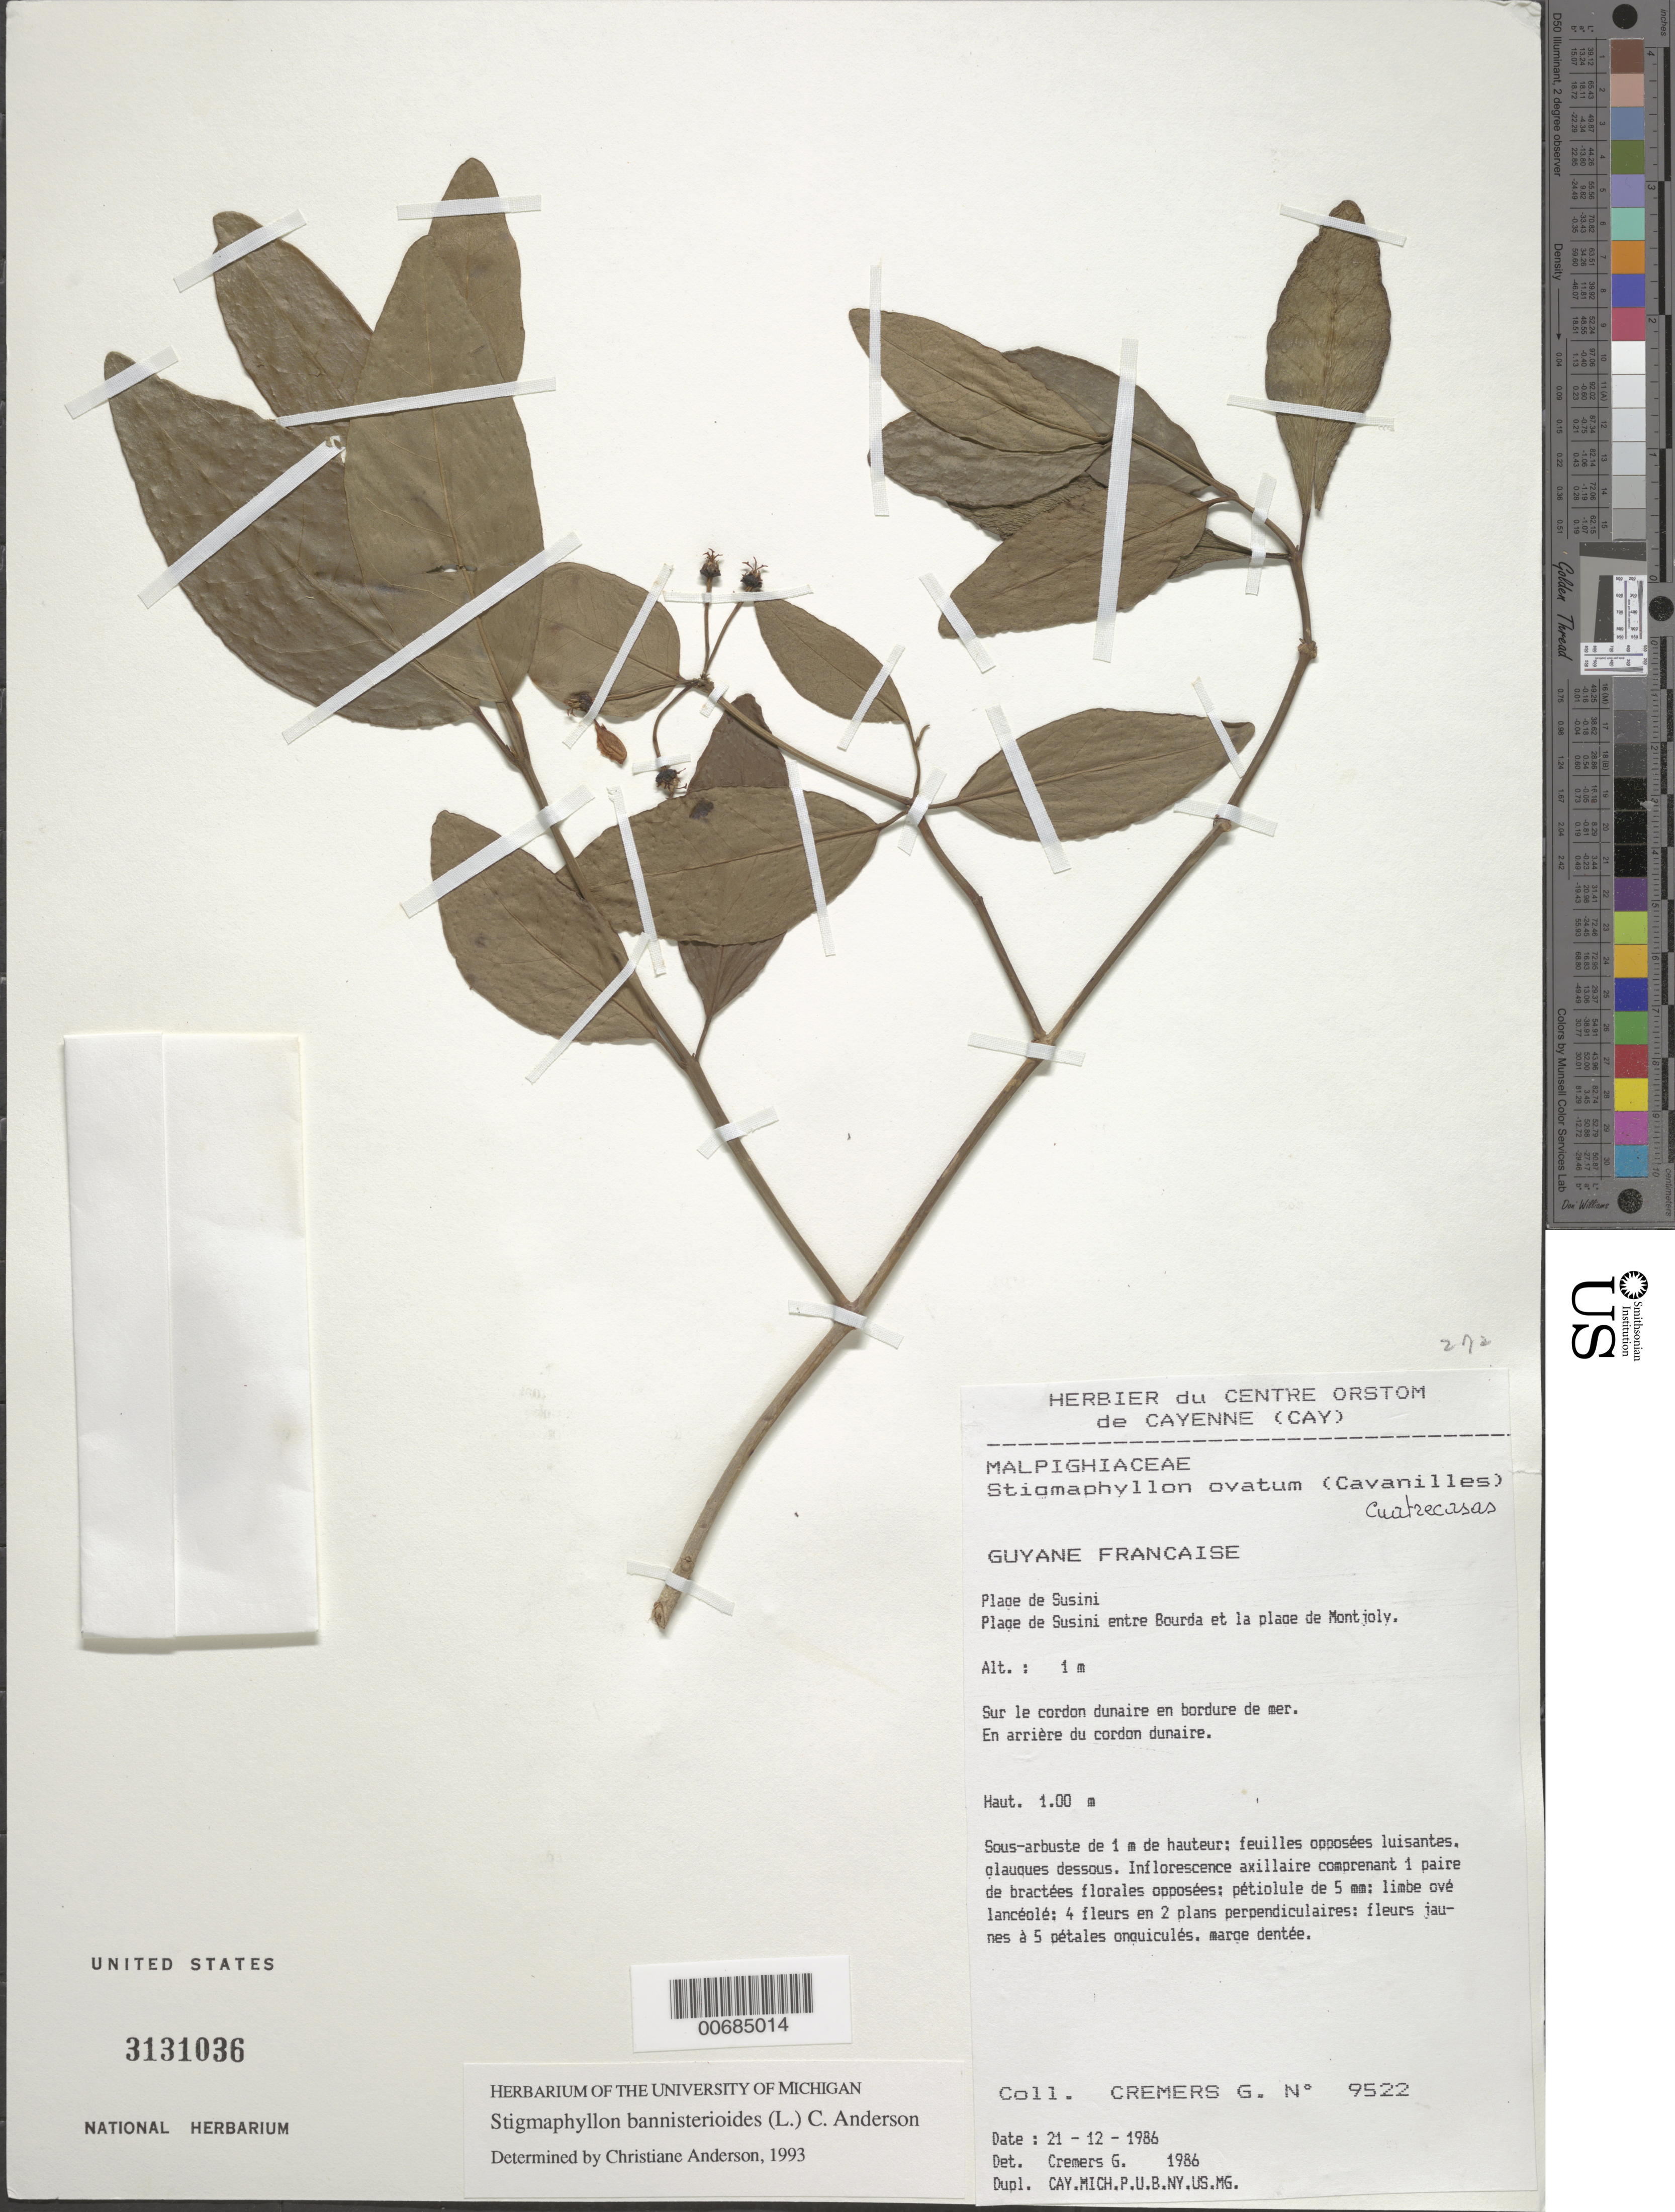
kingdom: Plantae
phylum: Tracheophyta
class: Magnoliopsida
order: Malpighiales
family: Malpighiaceae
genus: Stigmaphyllon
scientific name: Stigmaphyllon bannisterioides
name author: (L.) C.E. Anderson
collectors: G. Cremers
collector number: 9522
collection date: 1986-12-21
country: French Guiana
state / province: Cayenne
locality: Plage de Susini entre Bourda et la plage de Montjoly.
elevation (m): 1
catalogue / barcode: US 3131036